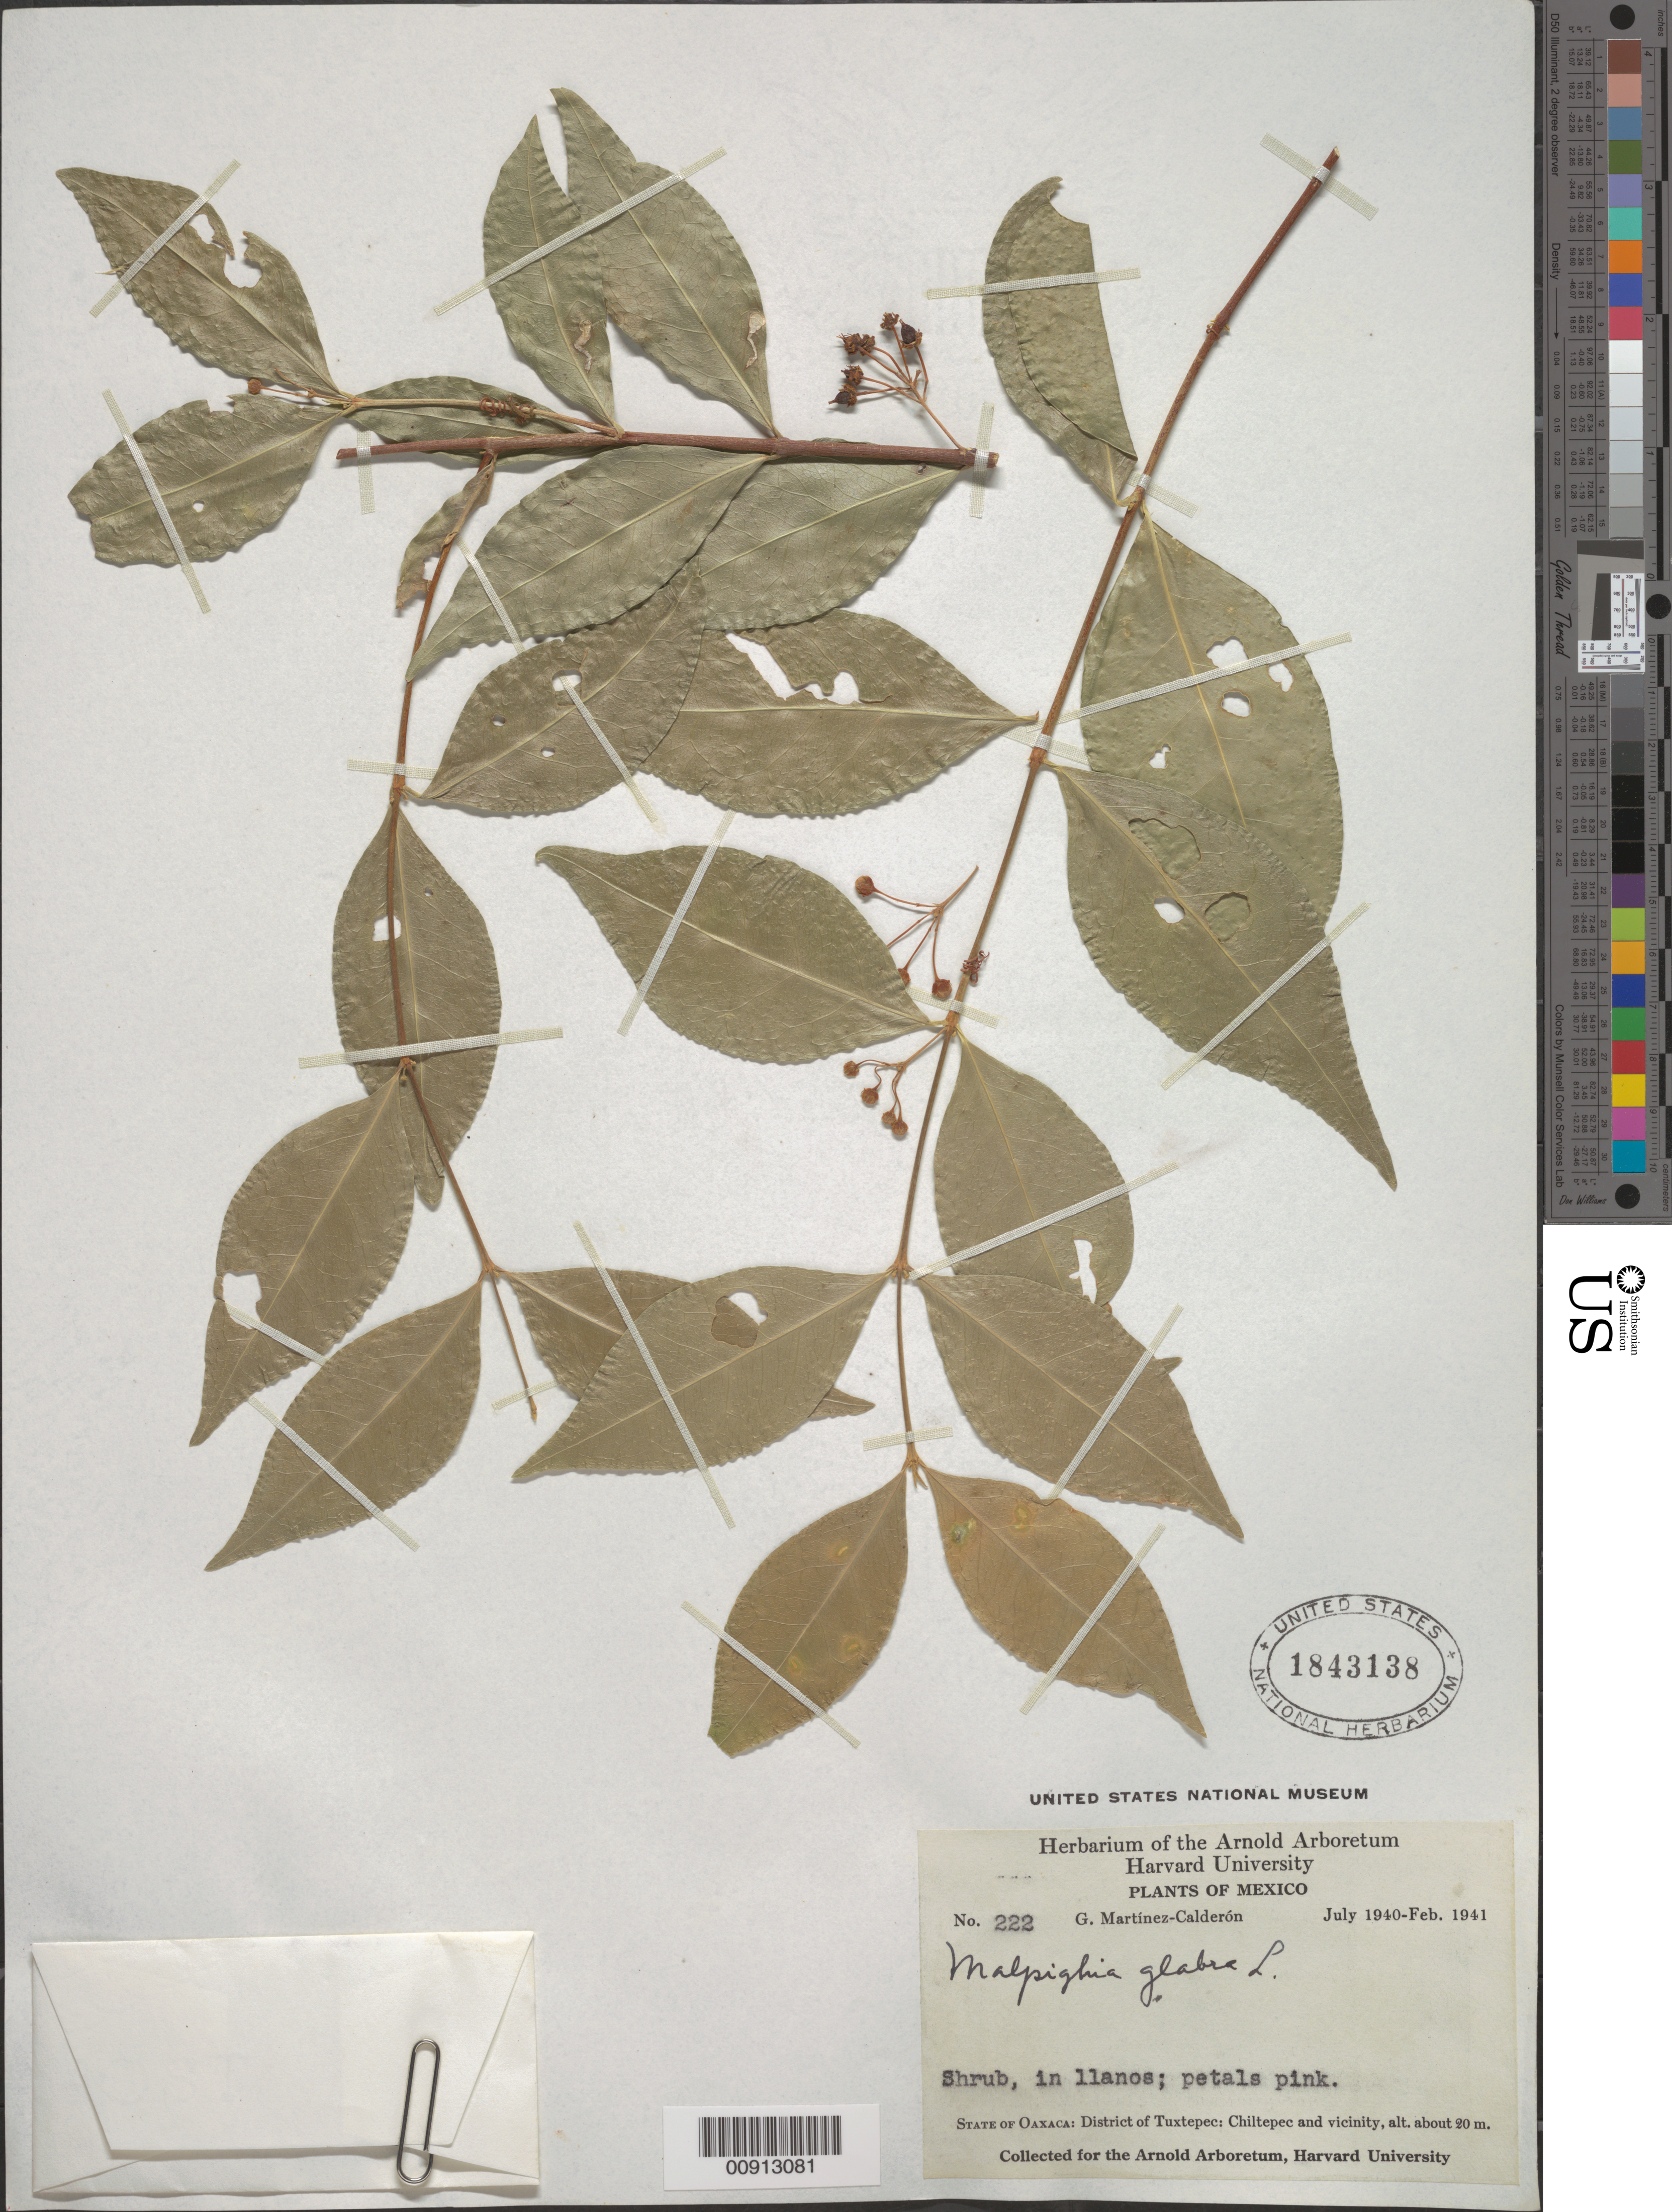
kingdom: Plantae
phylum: Tracheophyta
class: Magnoliopsida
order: Malpighiales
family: Malpighiaceae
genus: Malpighia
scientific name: Malpighia glabra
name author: L.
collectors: G. Martinez-C.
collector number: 222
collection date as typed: Jul 1940 to -- Feb 1941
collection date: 1940-07/1941-02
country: Mexico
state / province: Oaxaca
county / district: Tuxtepec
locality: State of Oaxaca: District of Tuxtepec: Chiltepec and vicinity.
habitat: In llanos.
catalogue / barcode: US 1842138